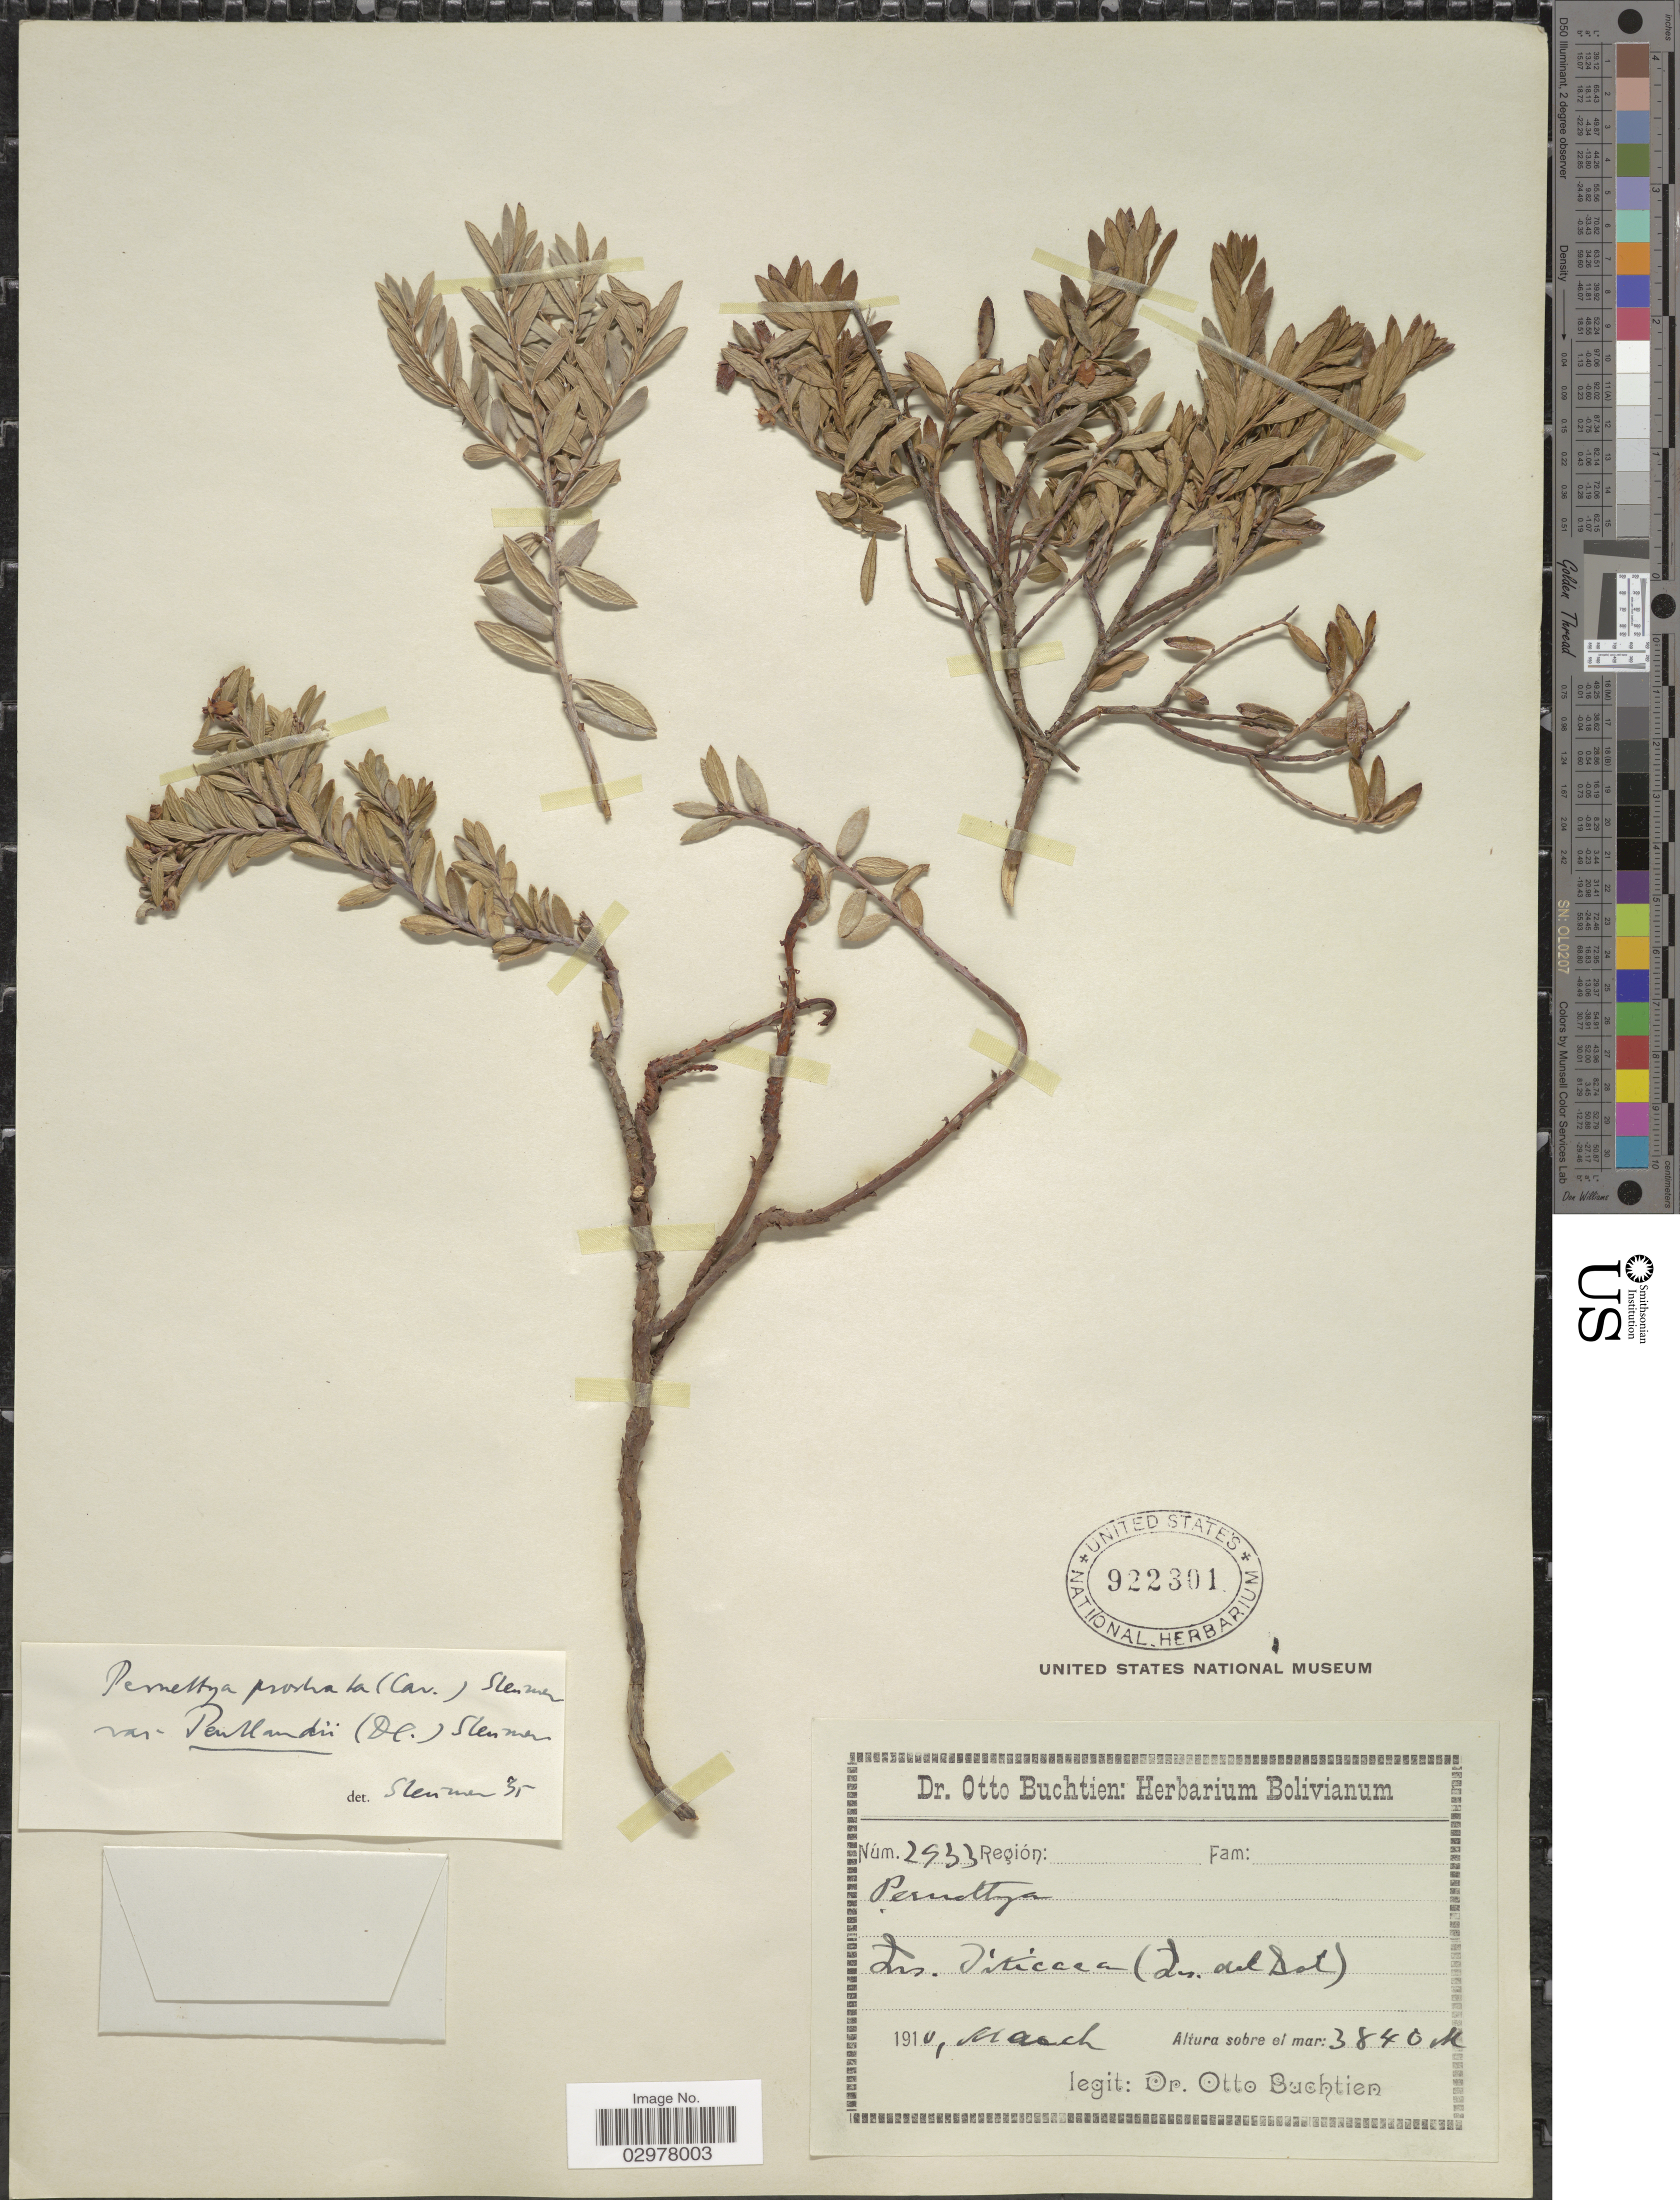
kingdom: Plantae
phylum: Tracheophyta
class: Magnoliopsida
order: Ericales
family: Ericaceae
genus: Pernettya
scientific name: Pernettya prostrata var. pentlandii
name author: (DC.) Sleumer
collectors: O. Buchtien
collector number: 2933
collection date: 1910-03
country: Bolivia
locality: Ins. Titicaca (Is. del Sol).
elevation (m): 3840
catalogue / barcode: US 922301